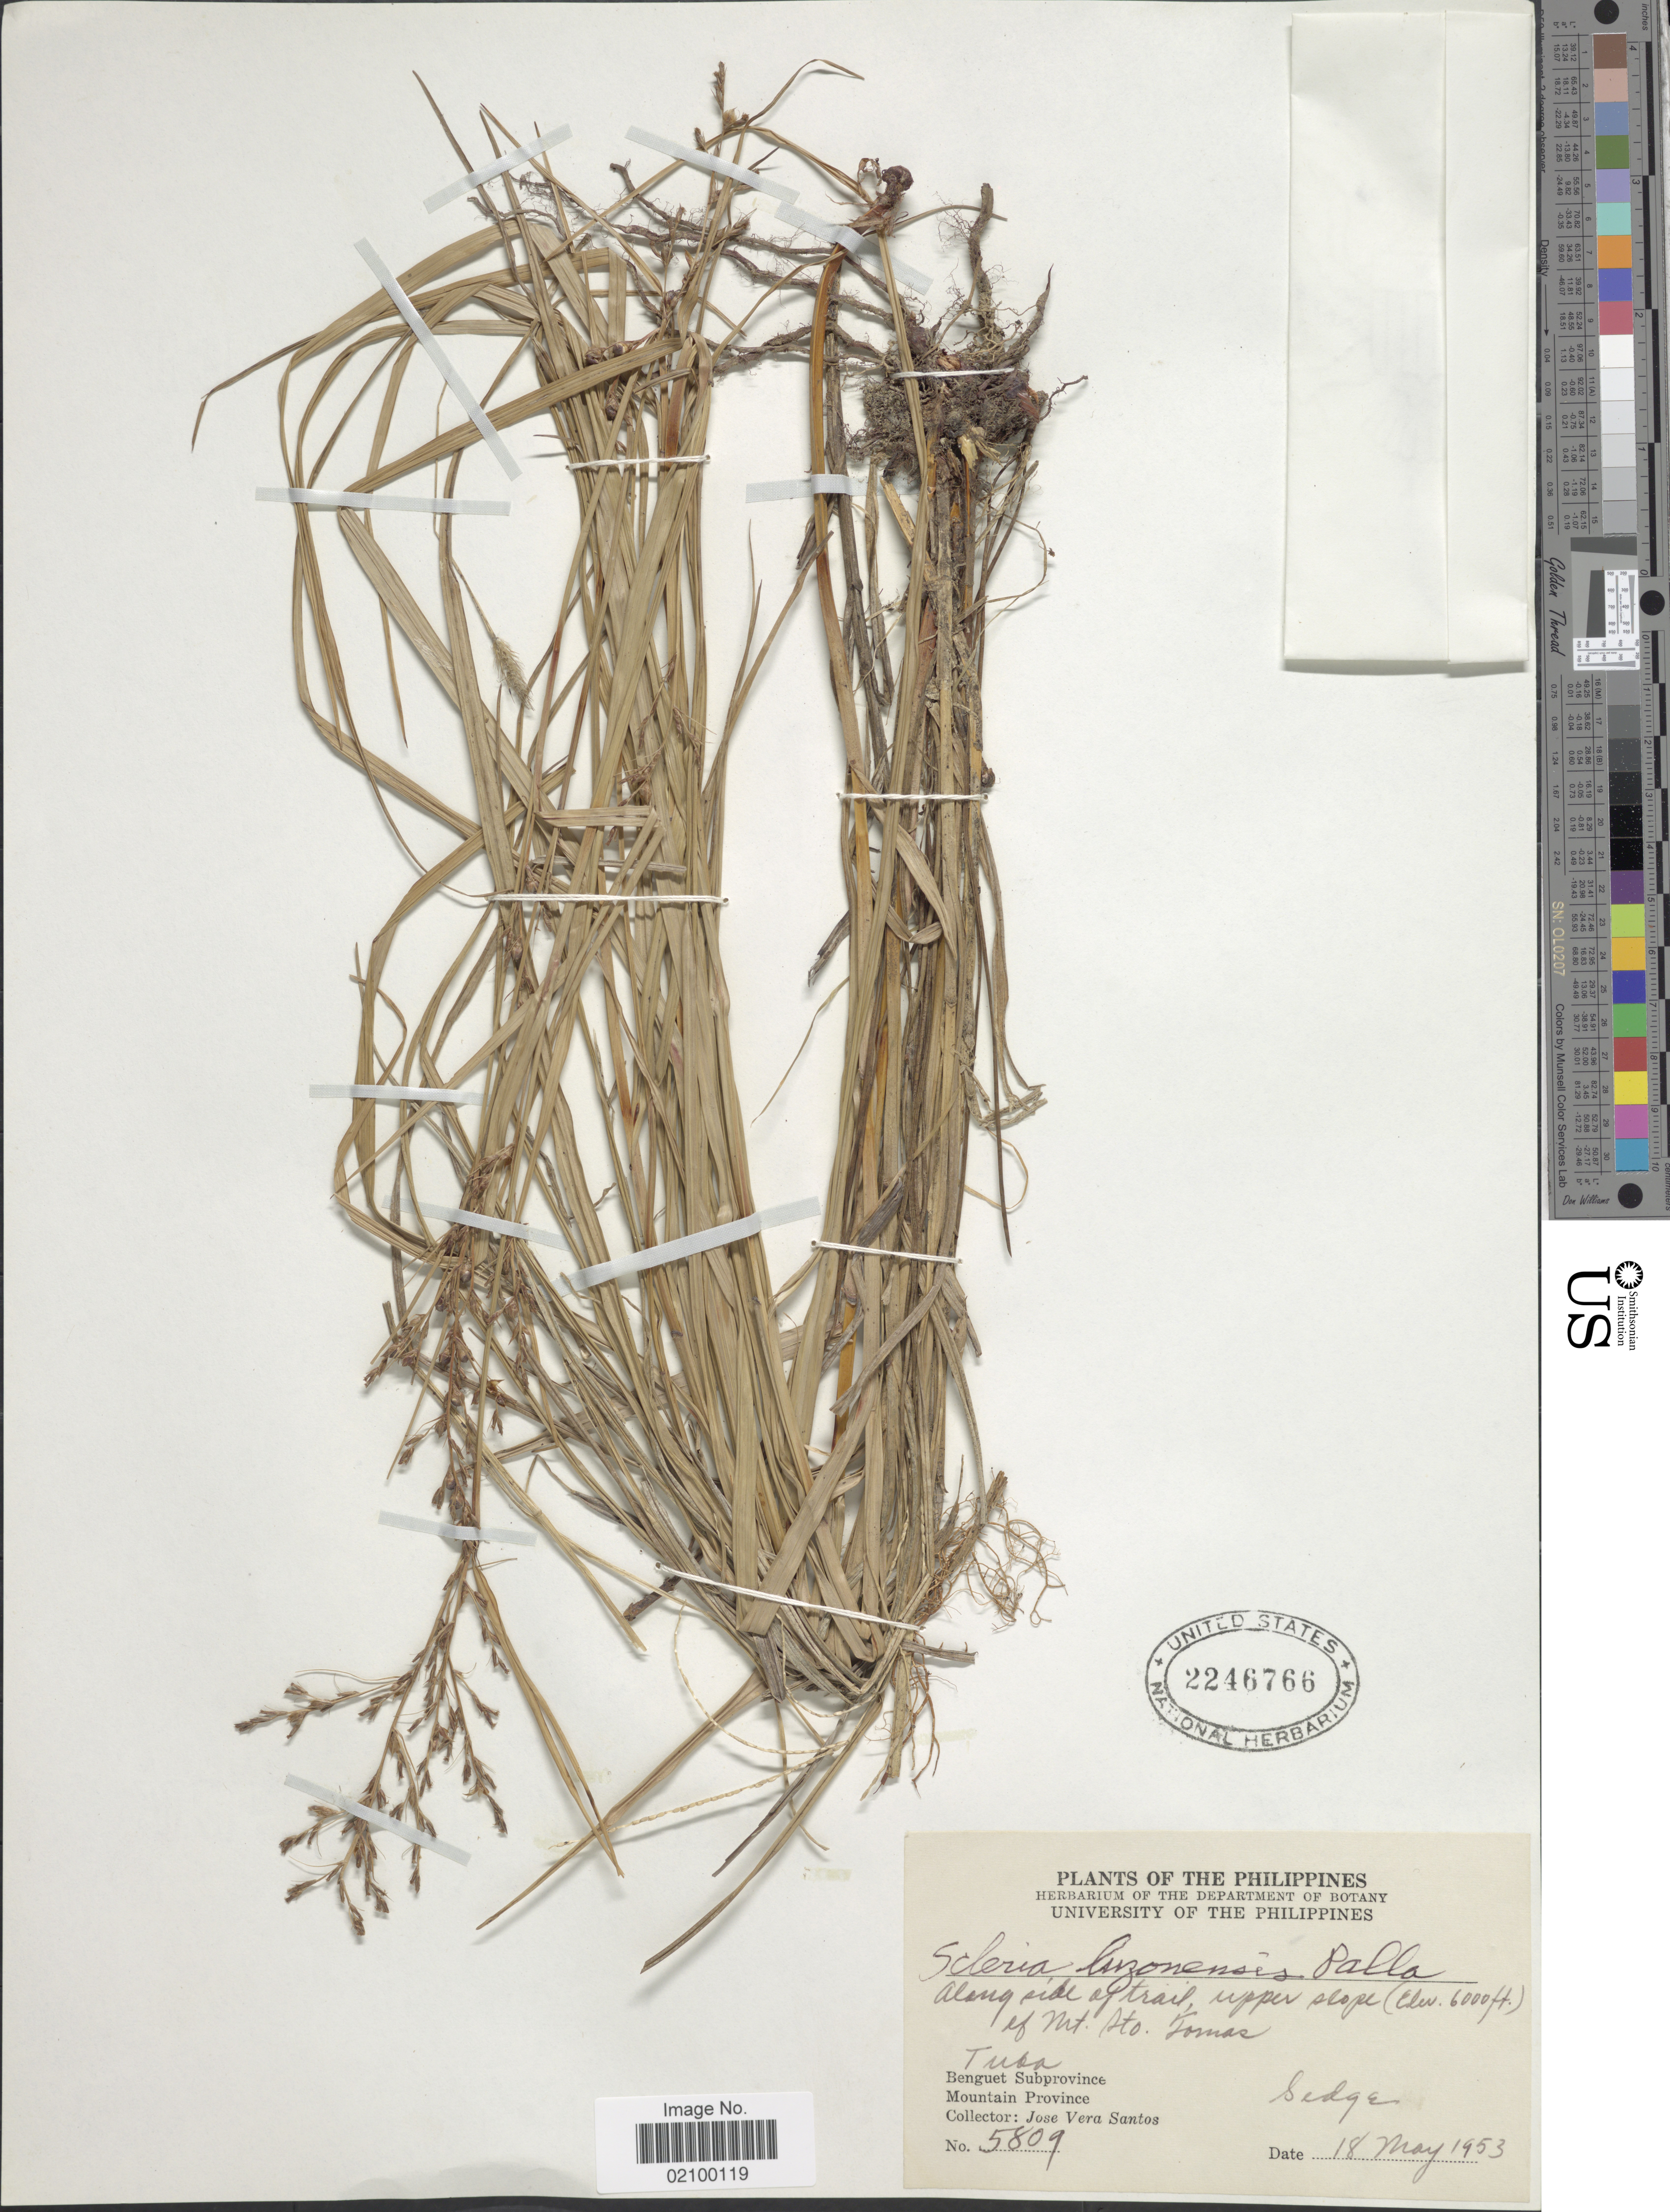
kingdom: Plantae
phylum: Tracheophyta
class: Liliopsida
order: Poales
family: Cyperaceae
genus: Scleria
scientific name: Scleria terrestris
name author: (L.) Fassett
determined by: Kern, J. H.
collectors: J. V. Santos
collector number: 5809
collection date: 1953-05-18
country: Philippines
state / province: Cordillera (Administrative Region)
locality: Along side of trail, upper slope of Mt, Sto. Tomas, Tuba. Benguet Subprovince. Mountain Province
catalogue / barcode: US 2246766